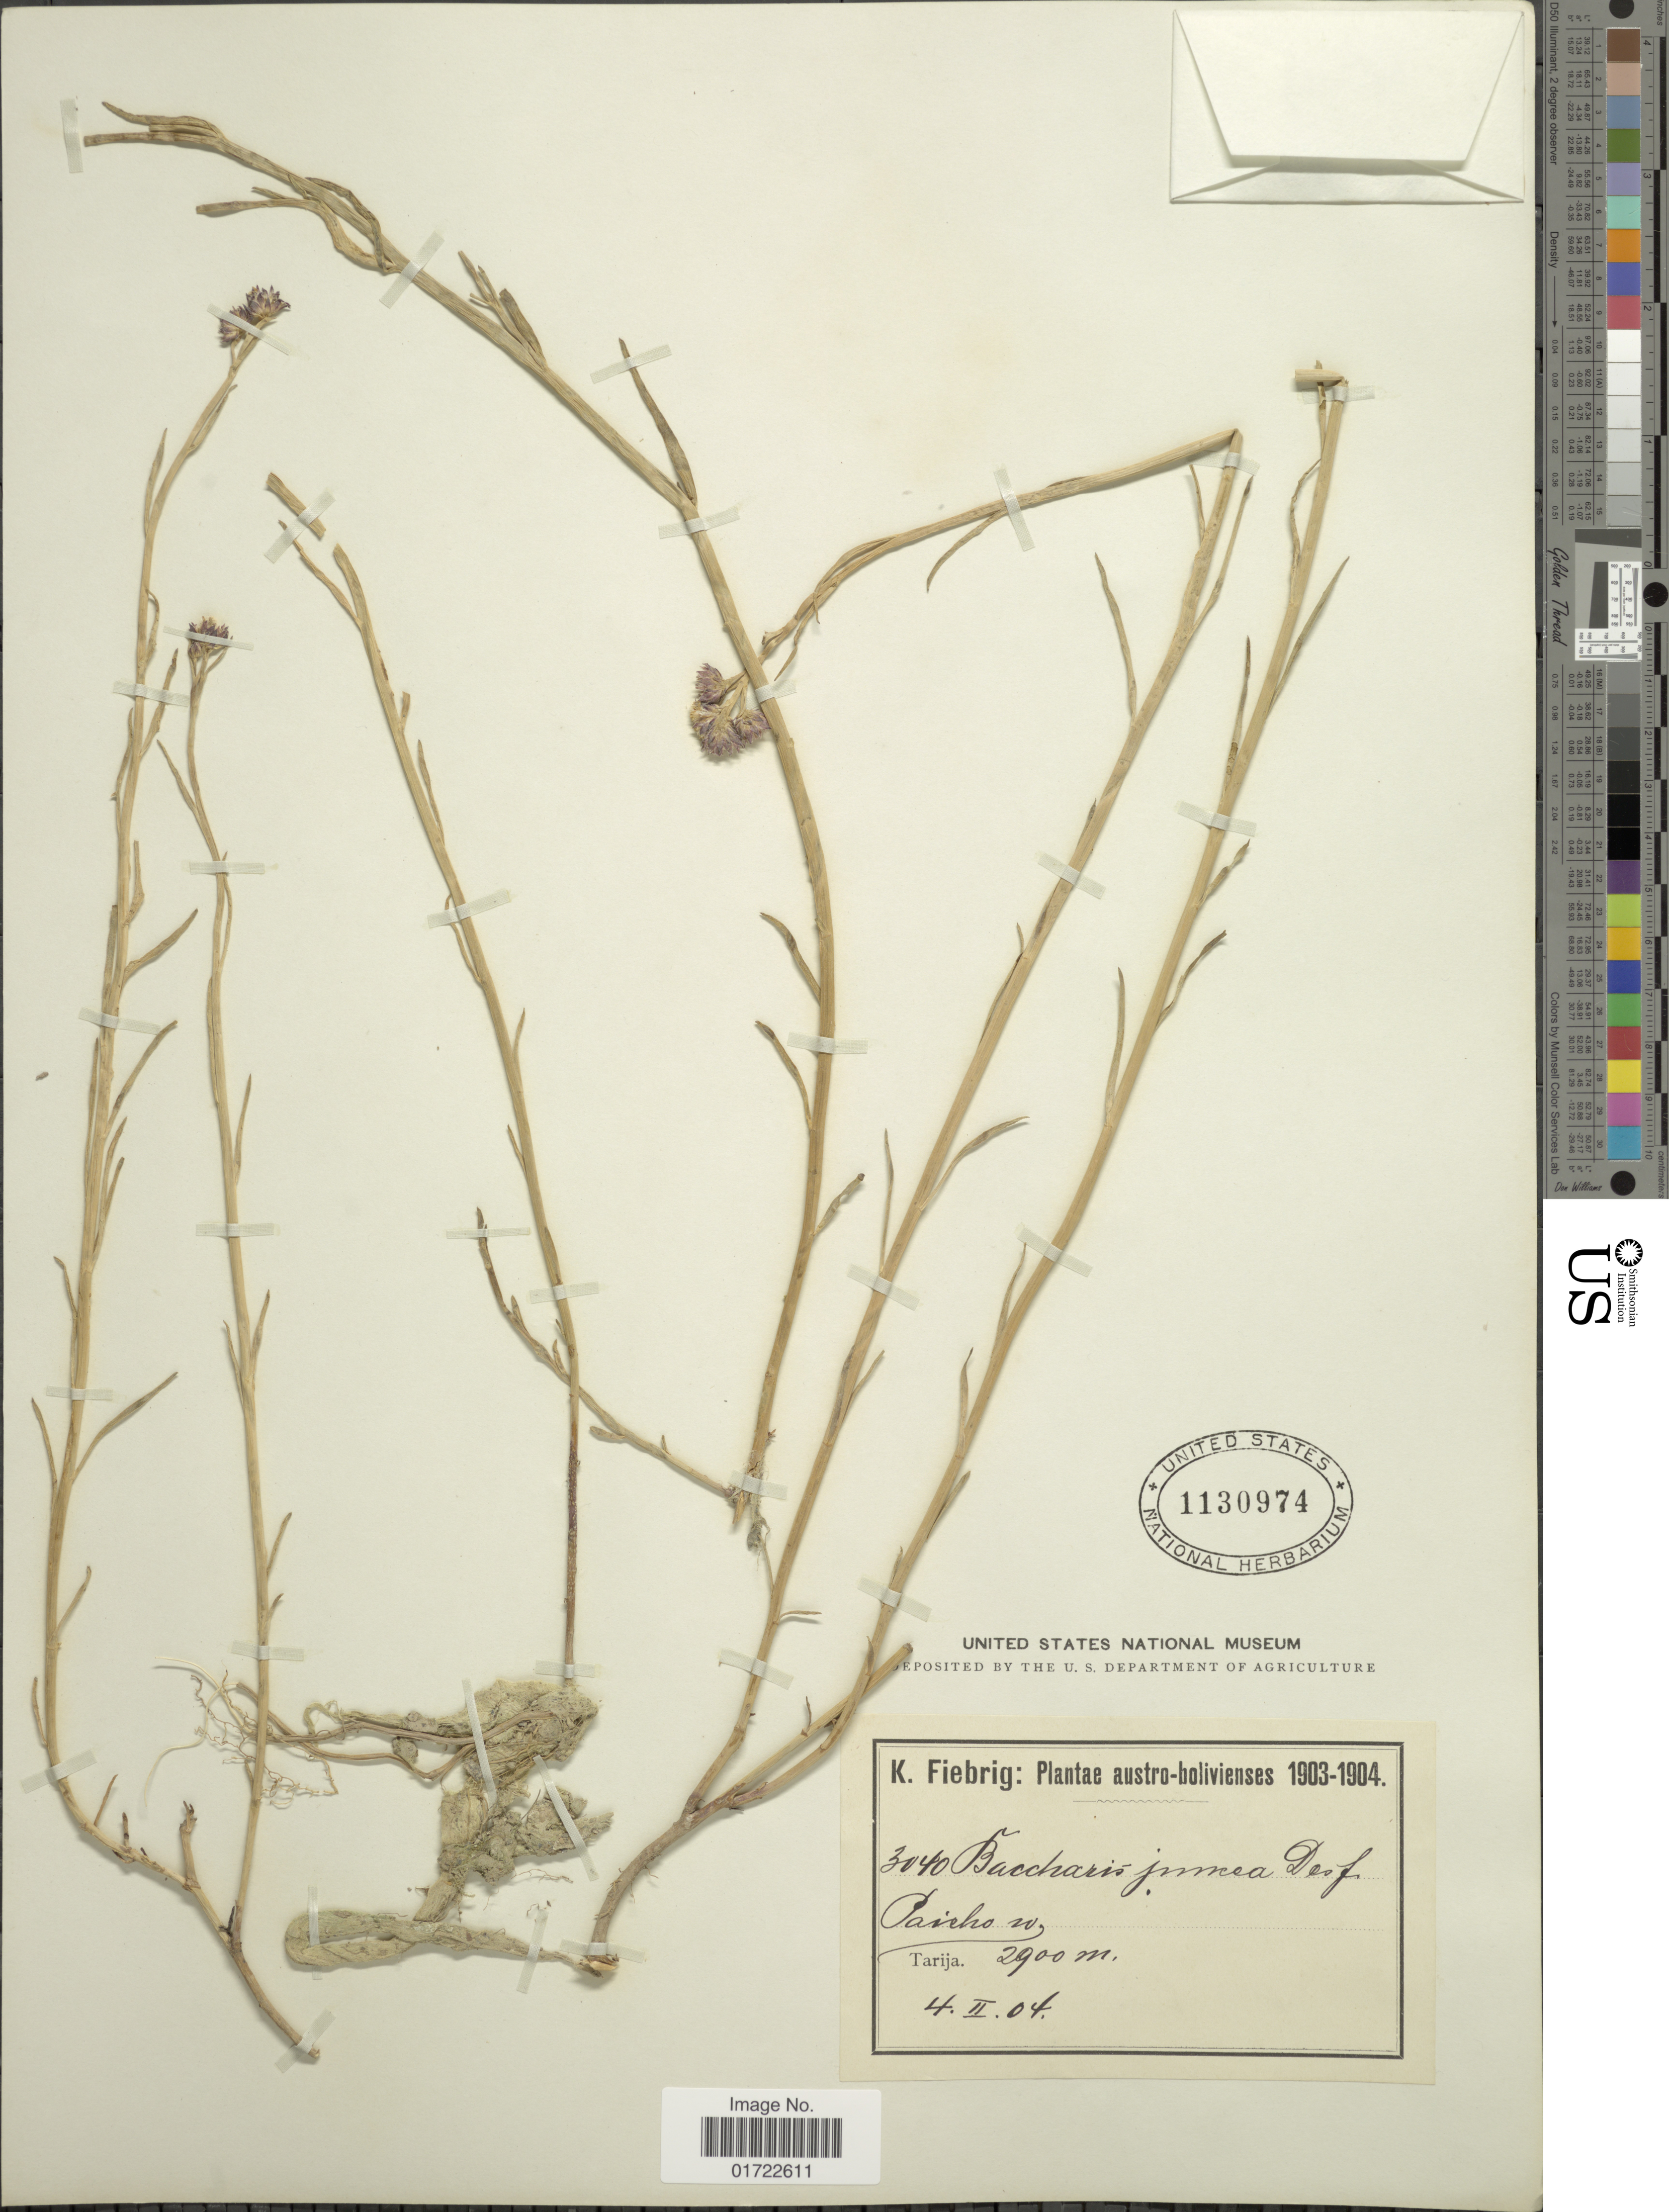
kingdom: Plantae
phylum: Tracheophyta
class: Magnoliopsida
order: Asterales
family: Asteraceae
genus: Baccharis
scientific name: Baccharis latifolia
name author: (Ruiz & Pav.) Pers.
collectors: K. Fiebrig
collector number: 3040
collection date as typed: Transcribed d/m/y: 4/2/4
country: Bolivia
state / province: Tarija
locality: Paicho w.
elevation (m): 2900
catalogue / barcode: US 1130974